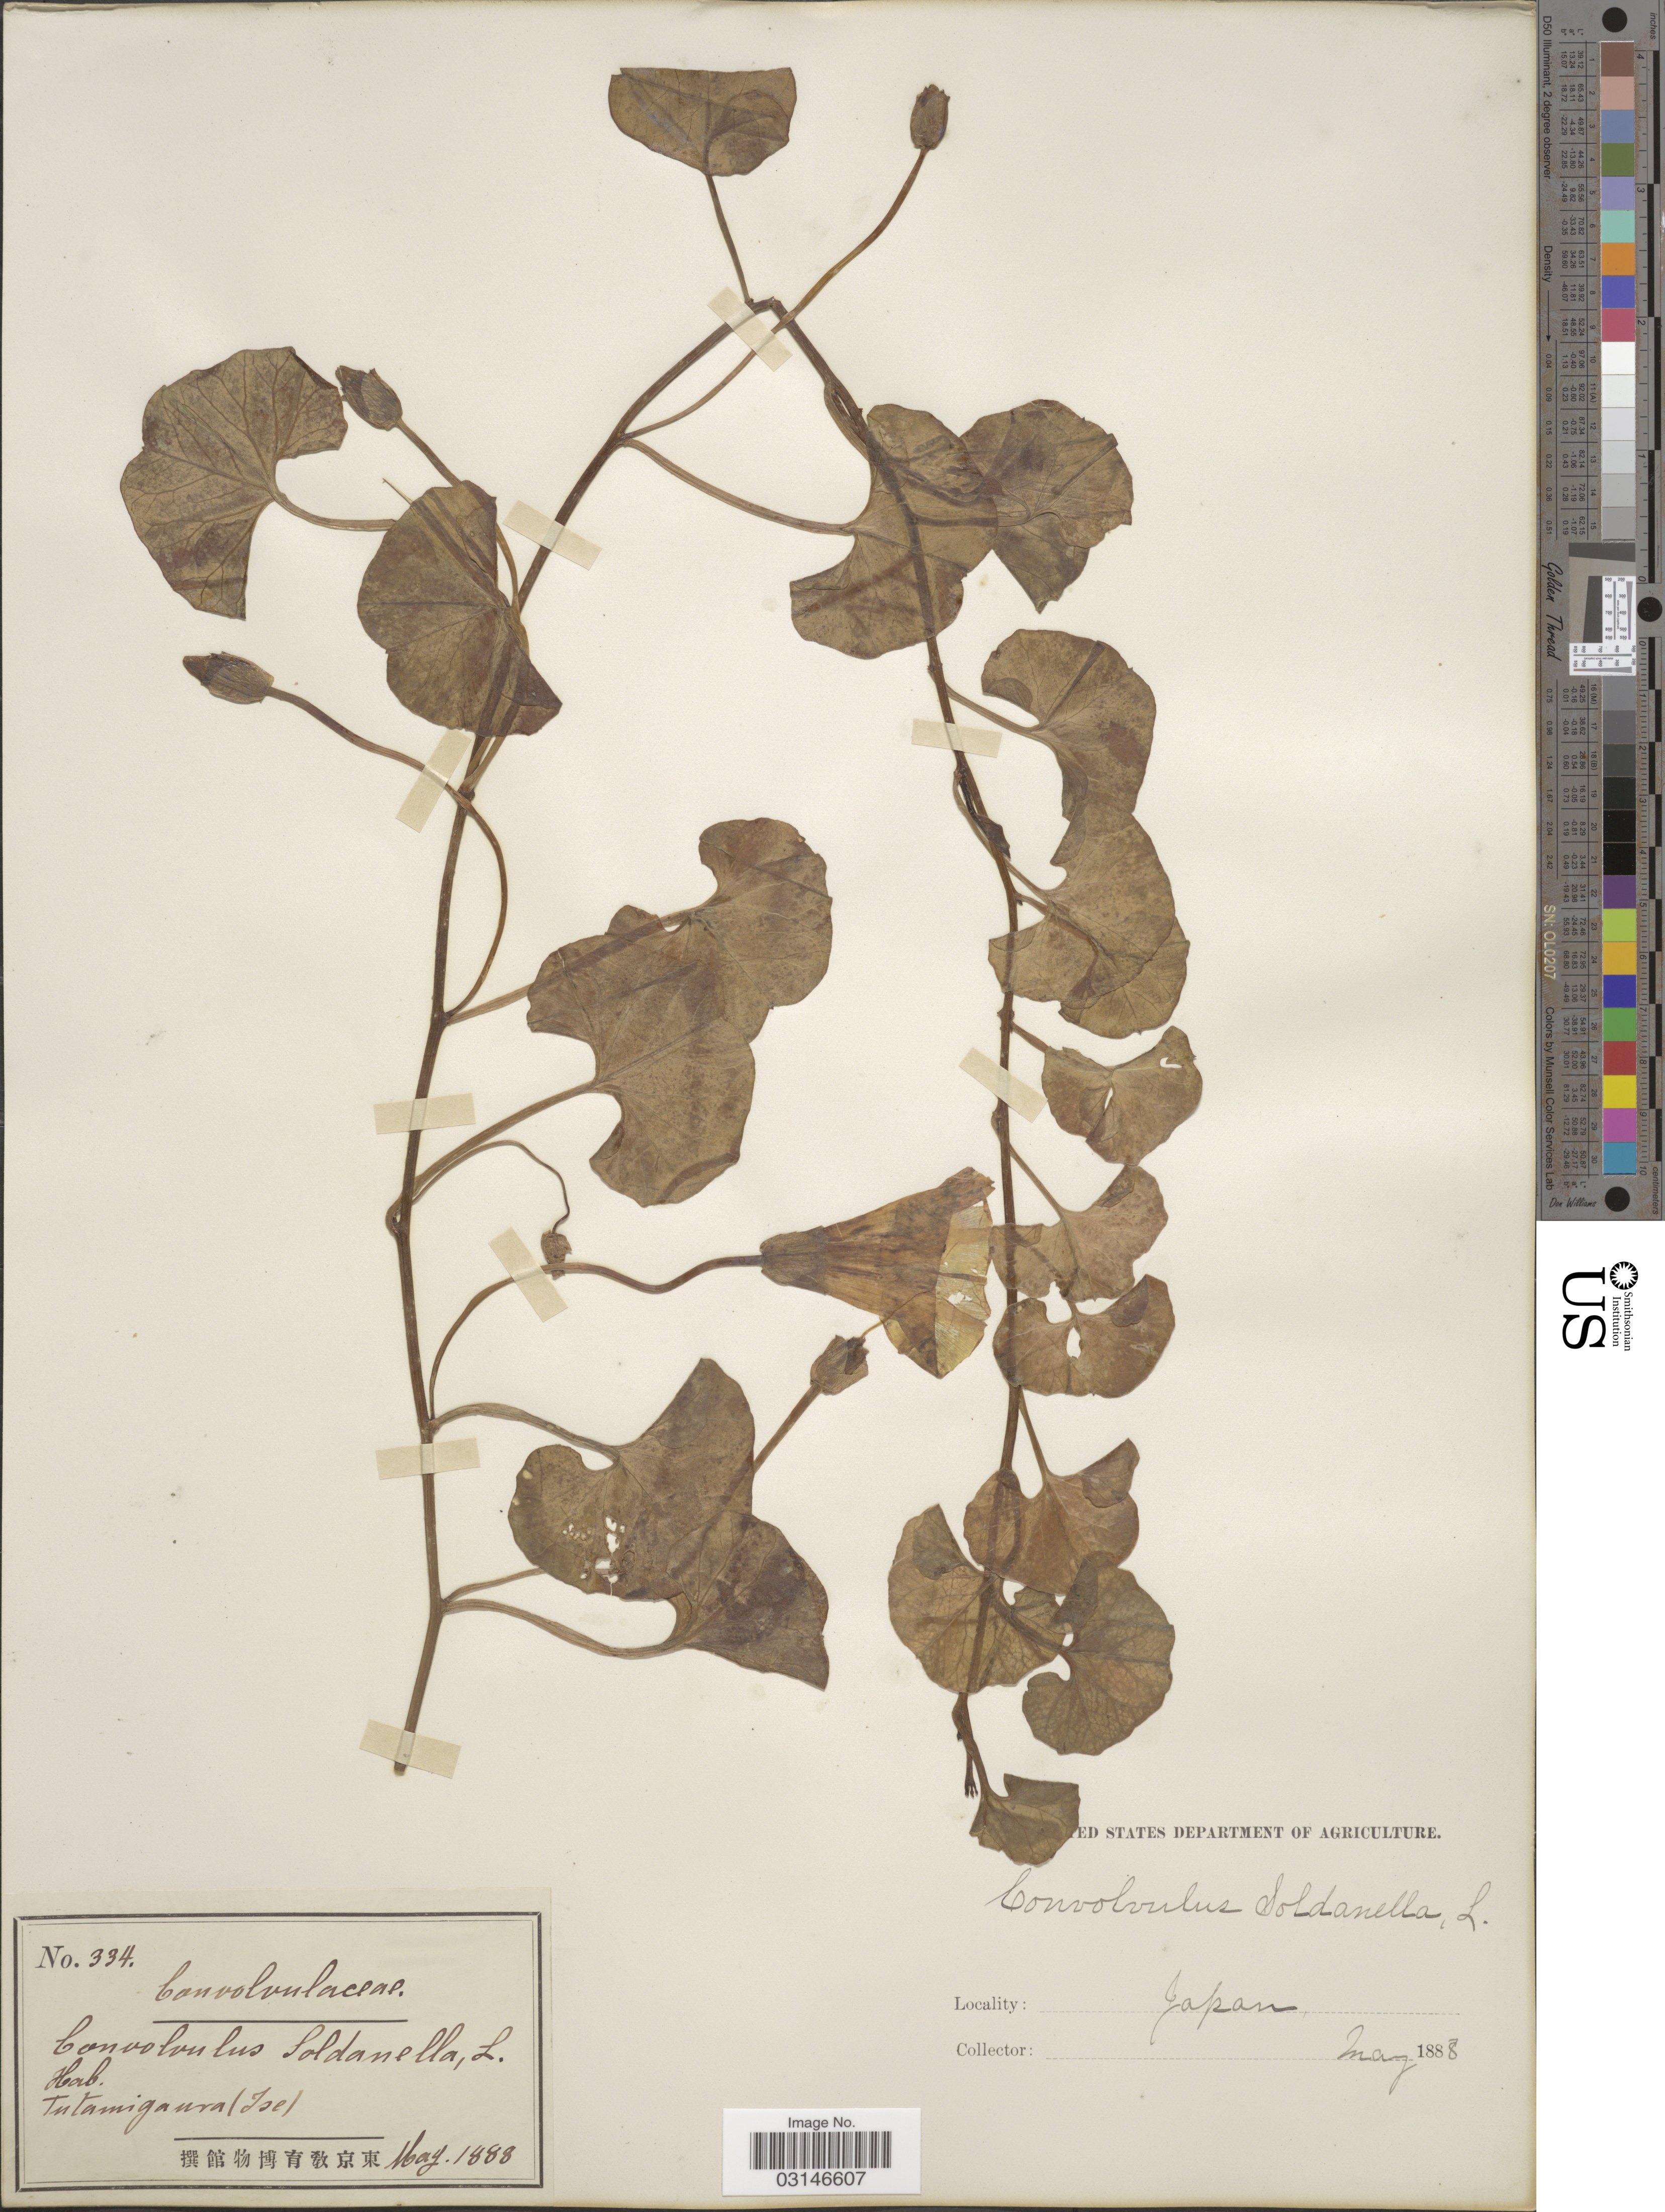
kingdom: Plantae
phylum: Tracheophyta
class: Magnoliopsida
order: Solanales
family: Convolvulaceae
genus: Calystegia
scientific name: Calystegia soldanella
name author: (L.) R. Br.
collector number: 334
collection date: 1888-05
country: Japan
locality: Tutamigaura (Ise).